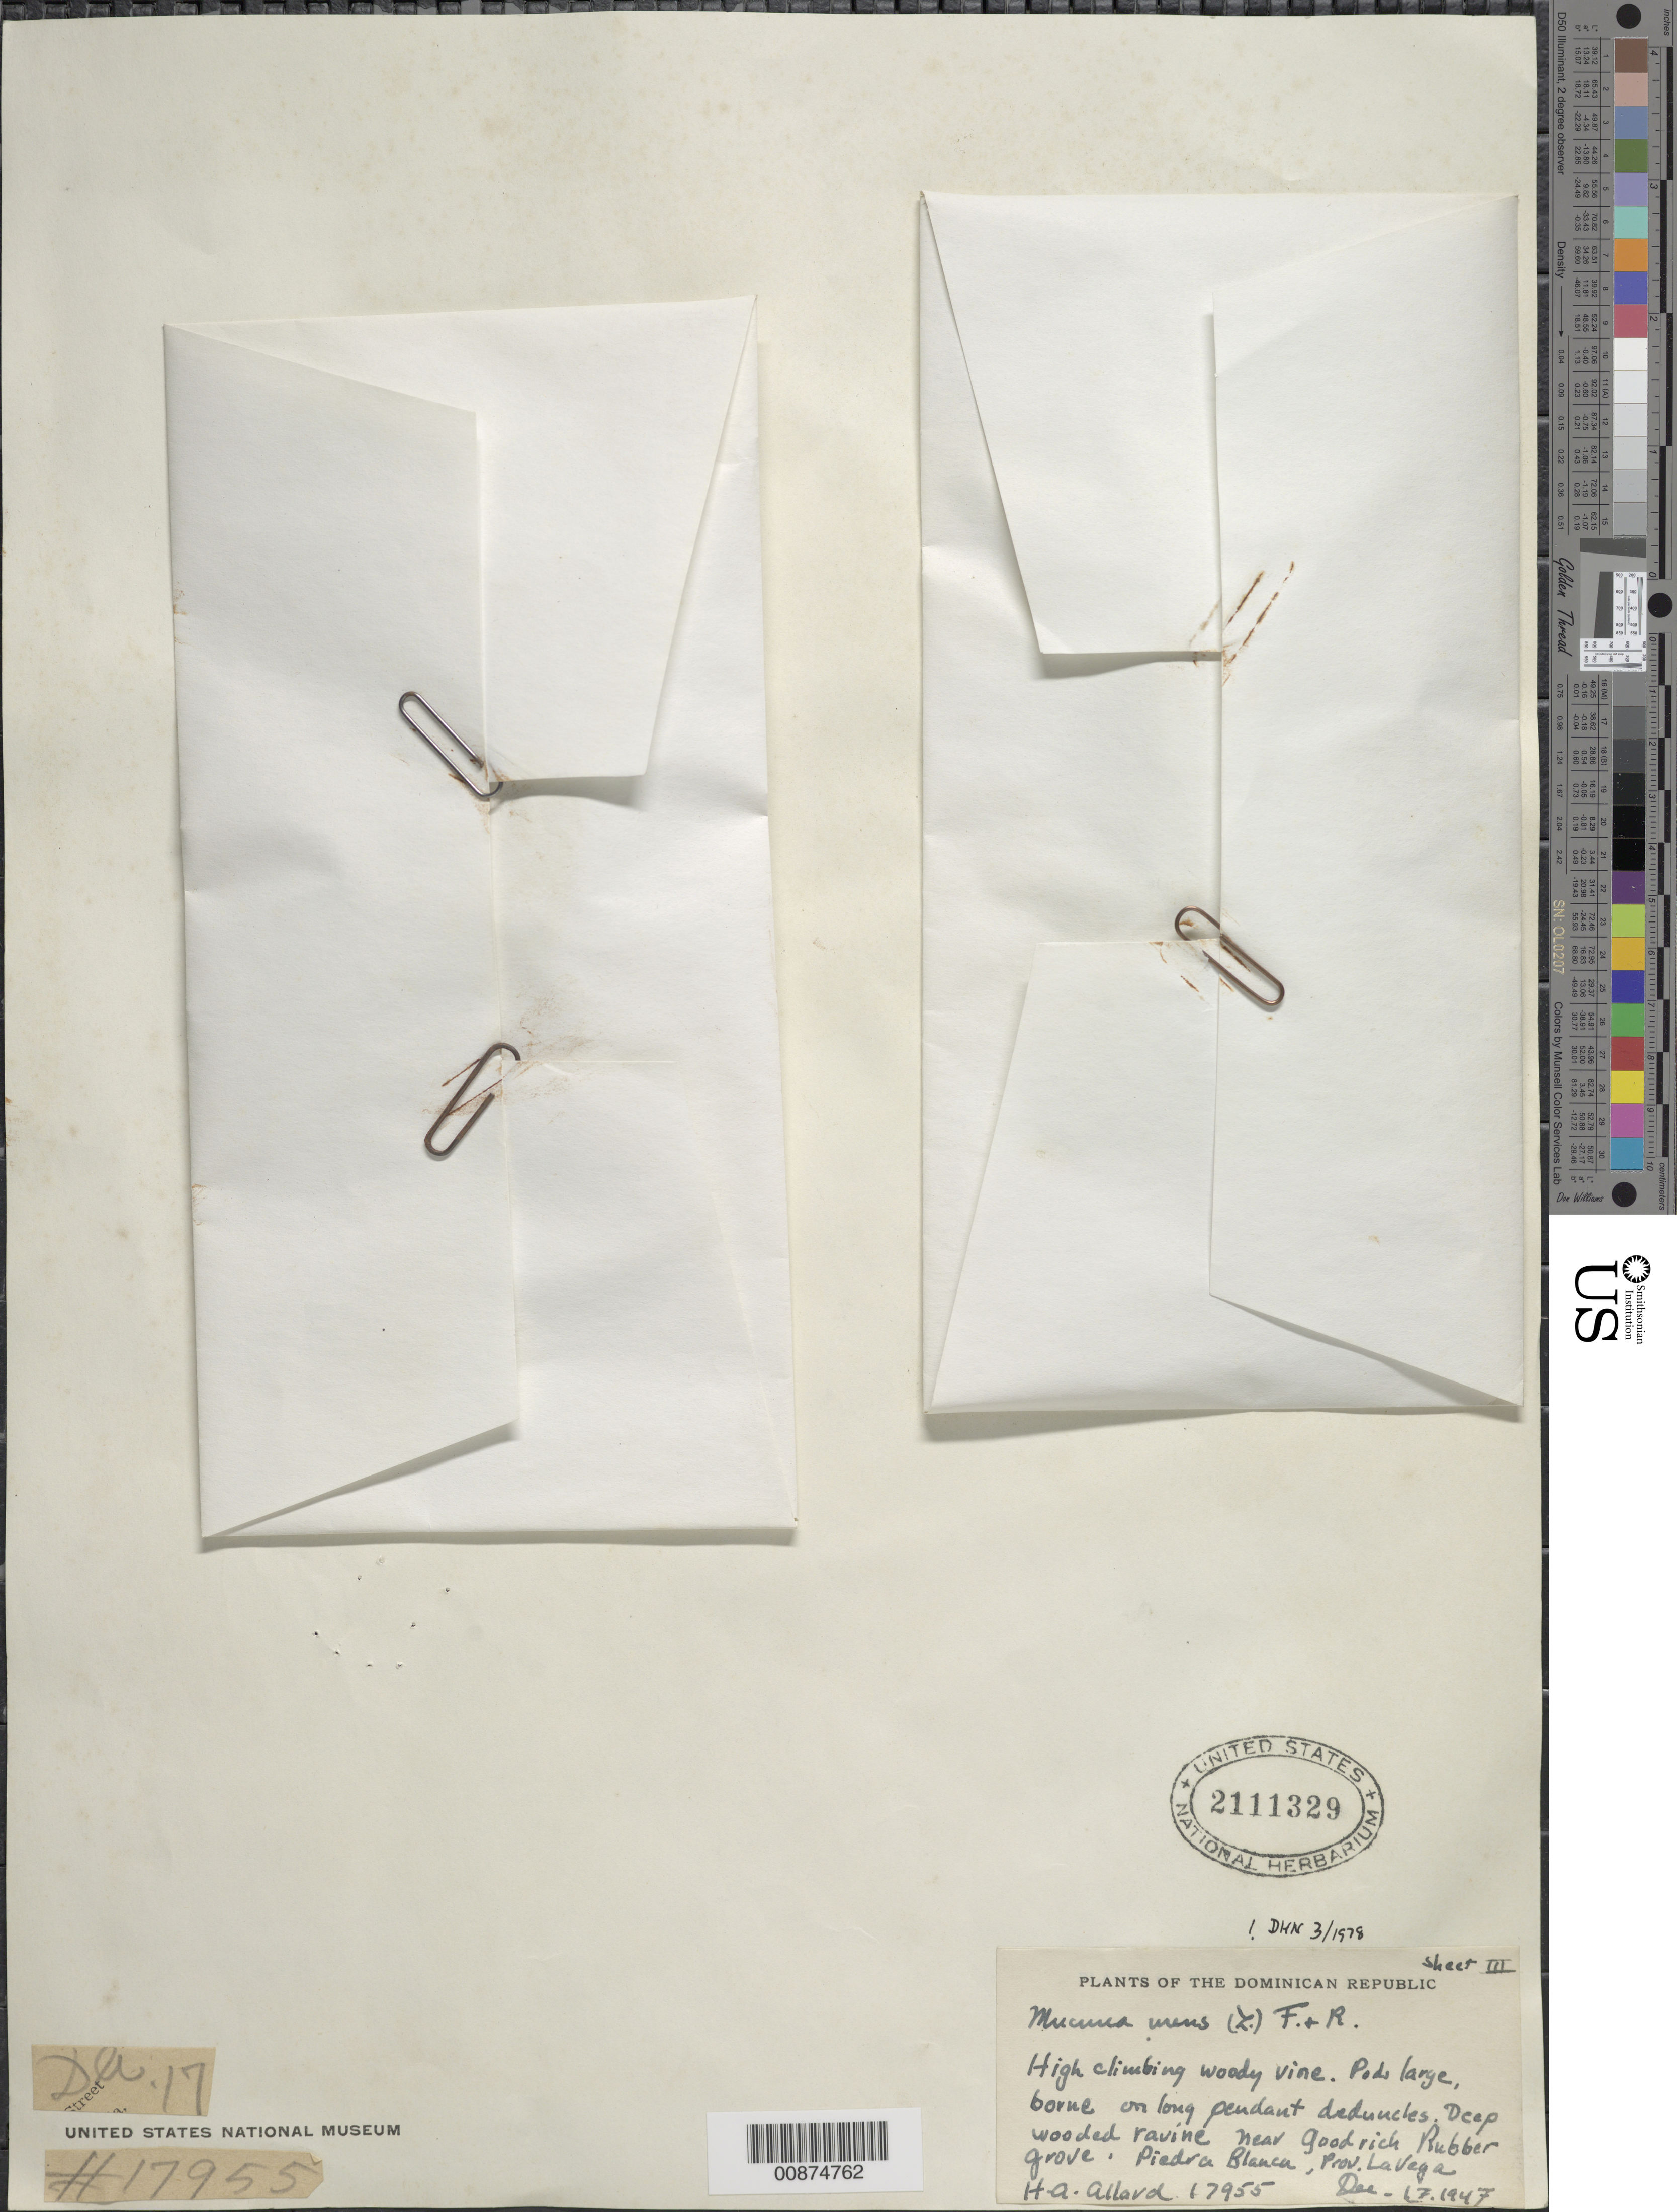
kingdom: Plantae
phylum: Tracheophyta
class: Magnoliopsida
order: Fabales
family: Fabaceae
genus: Mucuna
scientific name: Mucuna urens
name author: (L.) Medik.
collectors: H. A. Allard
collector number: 17955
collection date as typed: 17 Dec 1947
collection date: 1947-12-17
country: Dominican Republic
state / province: La Vega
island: Hispaniola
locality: Near Goodrich Rubber Grove. Piedra Blanca.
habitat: Deep wooded ravine.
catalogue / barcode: US 2111329